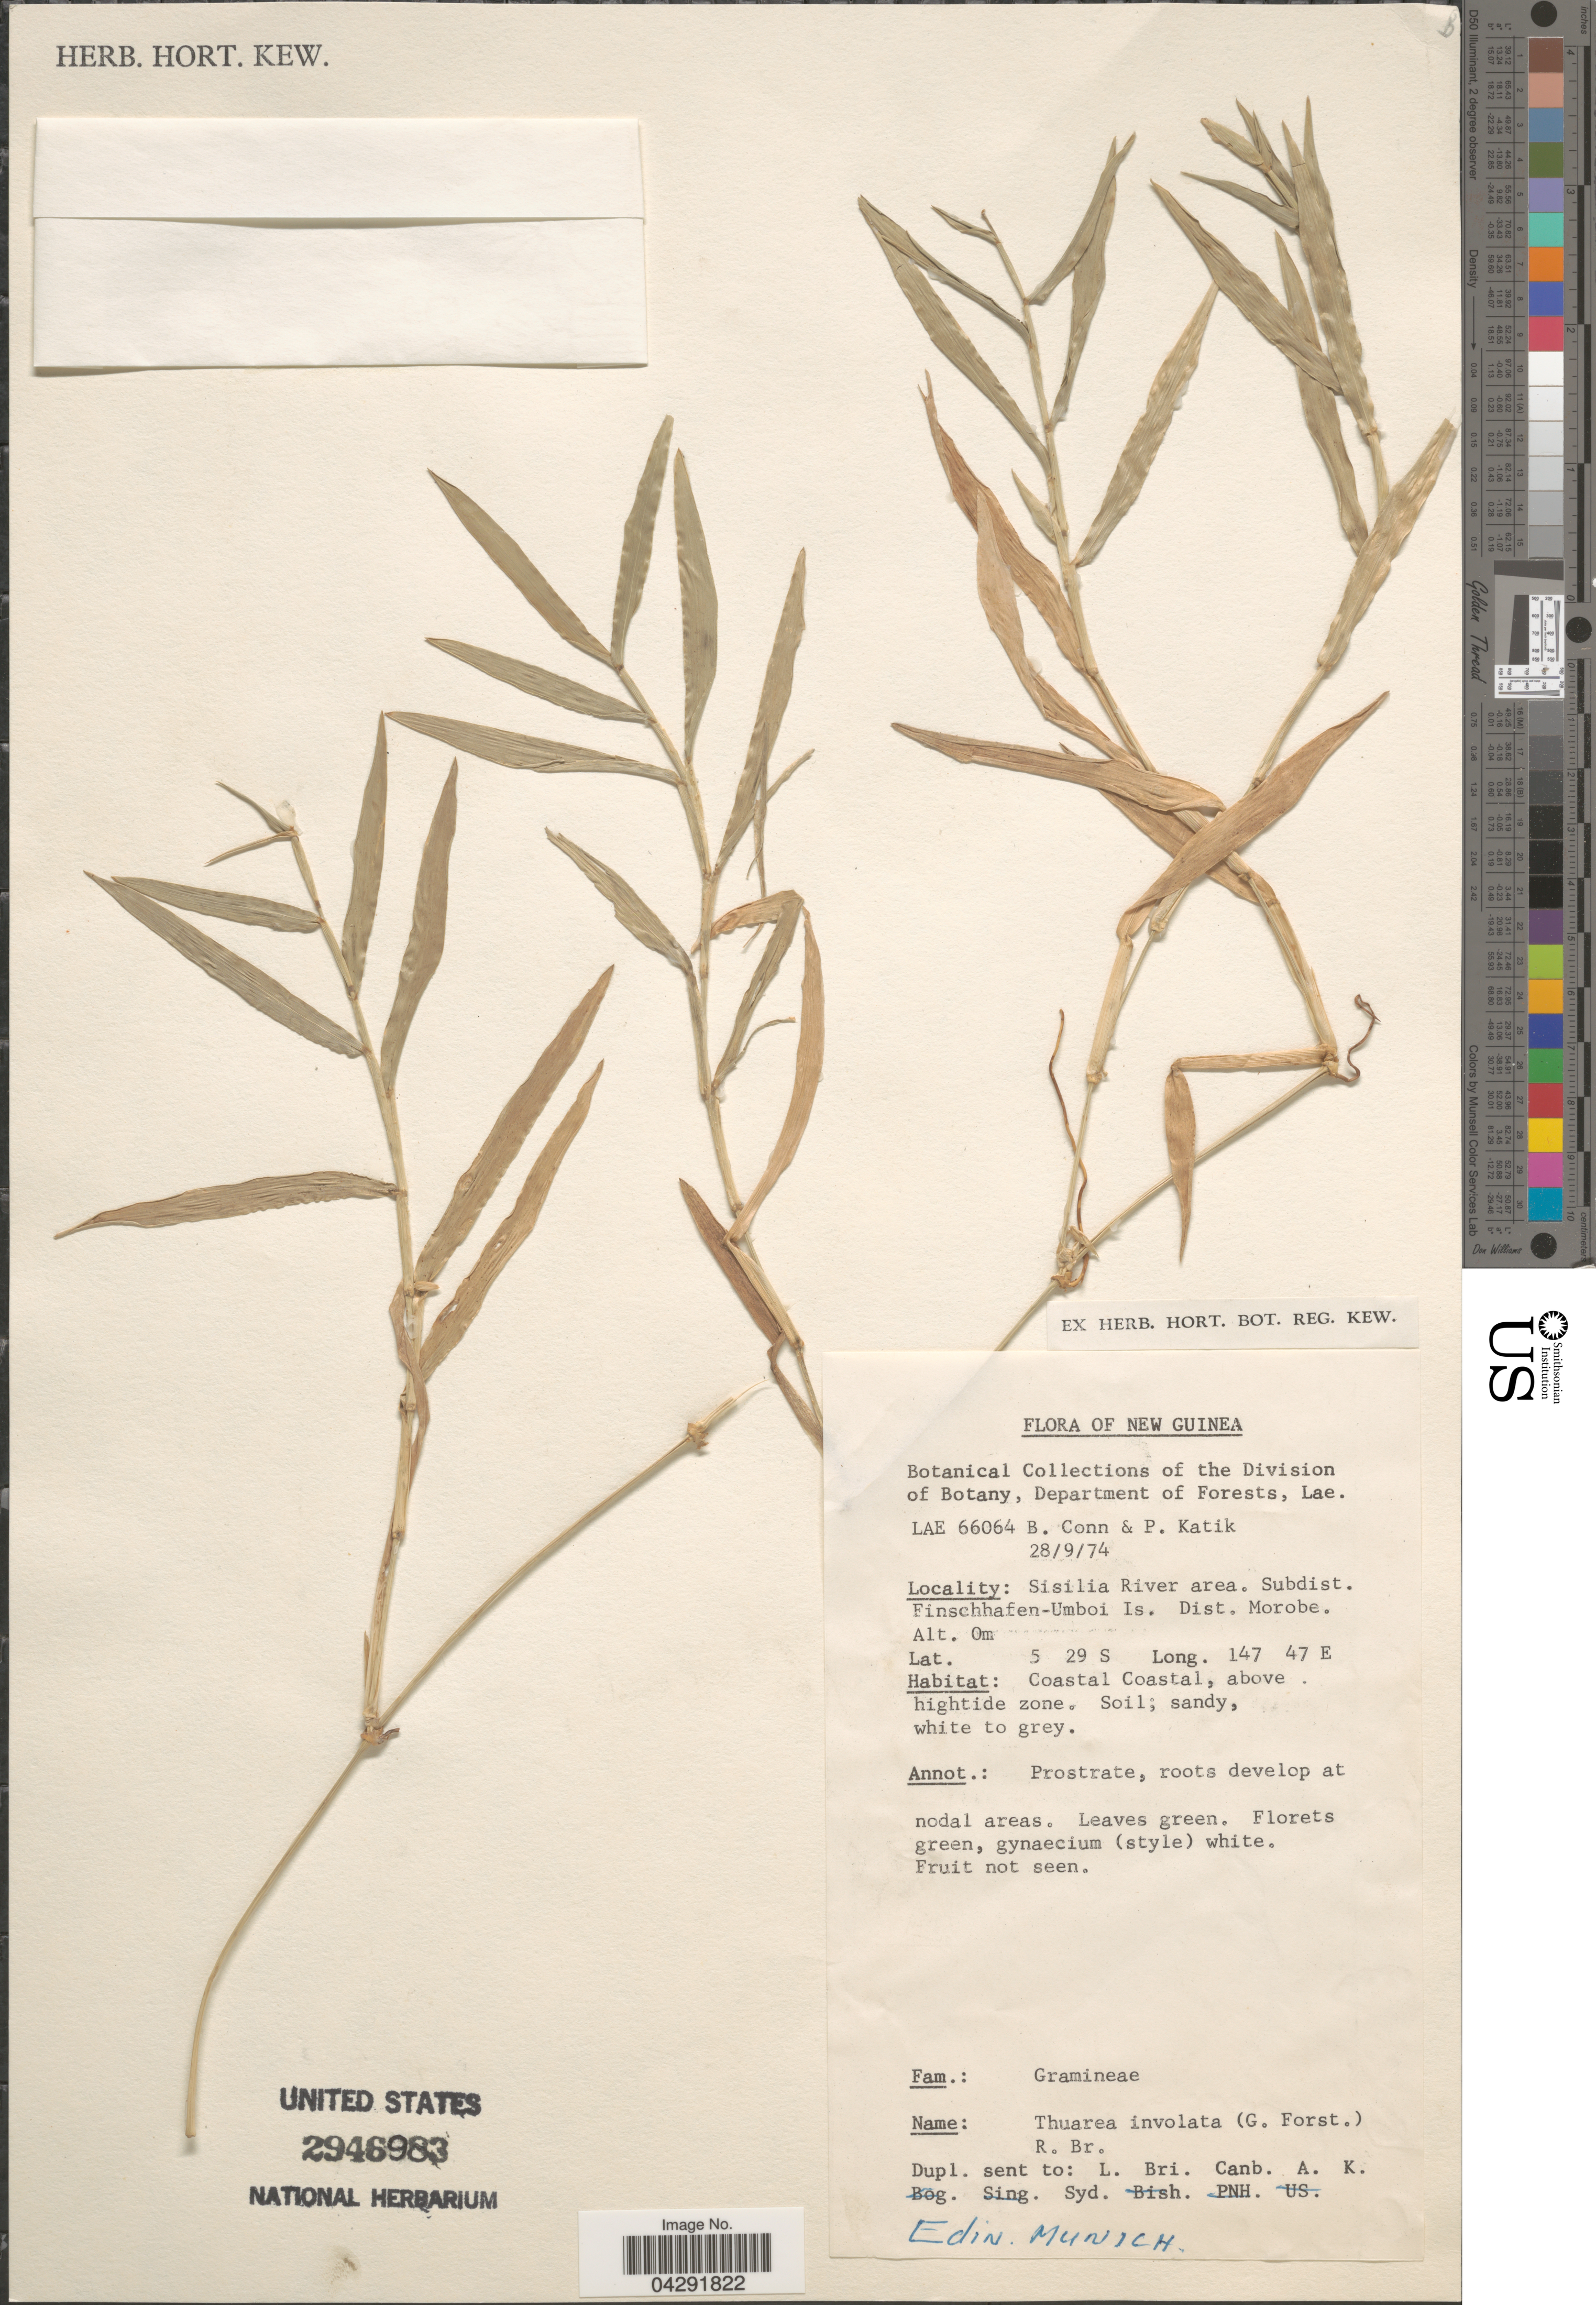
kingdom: Plantae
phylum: Tracheophyta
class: Liliopsida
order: Poales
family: Poaceae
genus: Thuarea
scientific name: Thuarea involuta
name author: (G. Forst.) R. Br. ex Sm.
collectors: B. Conn & P. Katik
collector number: LAE66064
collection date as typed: Transcribed d/m/y: 28/9/74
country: Papua New Guinea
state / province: Morobe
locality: New Guinea. Sisilia River area. Subdist. Finschhafen-Umboi Is. Dist. Morobe. Coastal Coastal, above hightide zone.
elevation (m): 0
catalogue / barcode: US 2946983